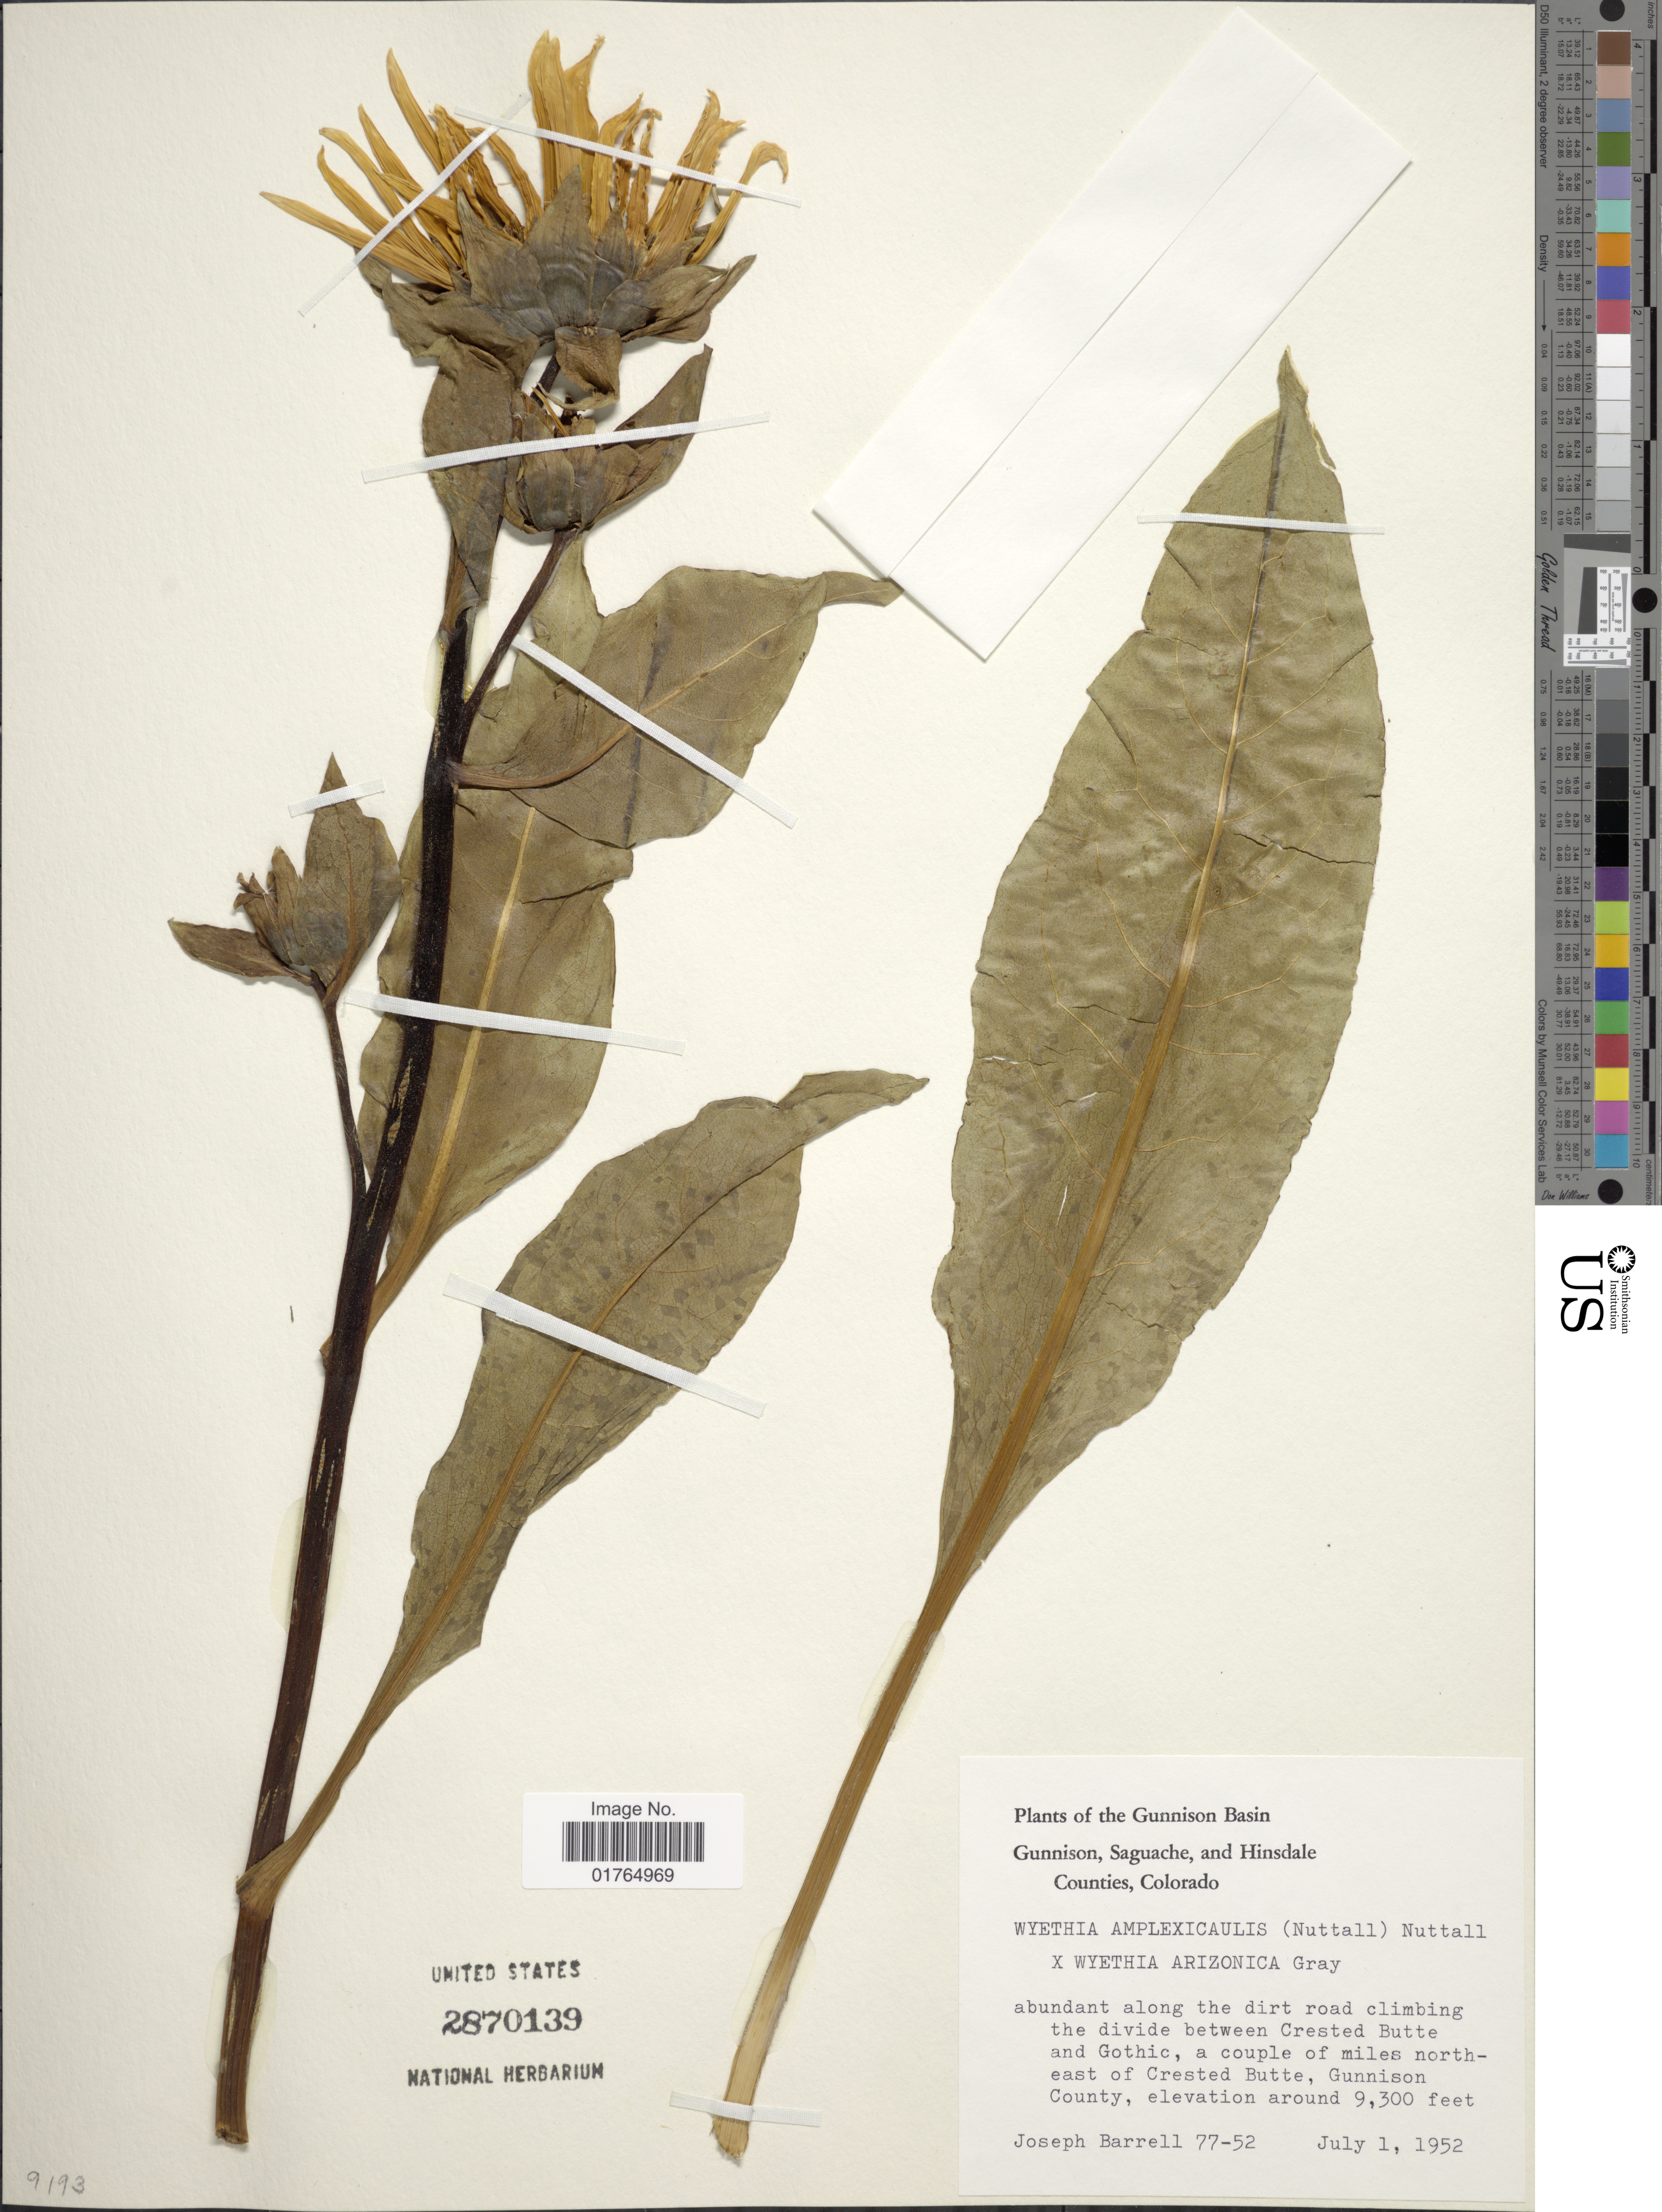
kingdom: Plantae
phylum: Tracheophyta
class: Magnoliopsida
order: Asterales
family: Asteraceae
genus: Wyethia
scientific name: Wyethia amplexicaulis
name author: Nutt.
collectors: J. Barrell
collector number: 77-52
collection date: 1952-07-01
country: United States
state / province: Colorado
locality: Gunnison Basin, divide between Crested Butte and Gothic, a couple of miles northeast of Crested Butte, Gunnison County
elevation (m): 2835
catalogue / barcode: US 2870139